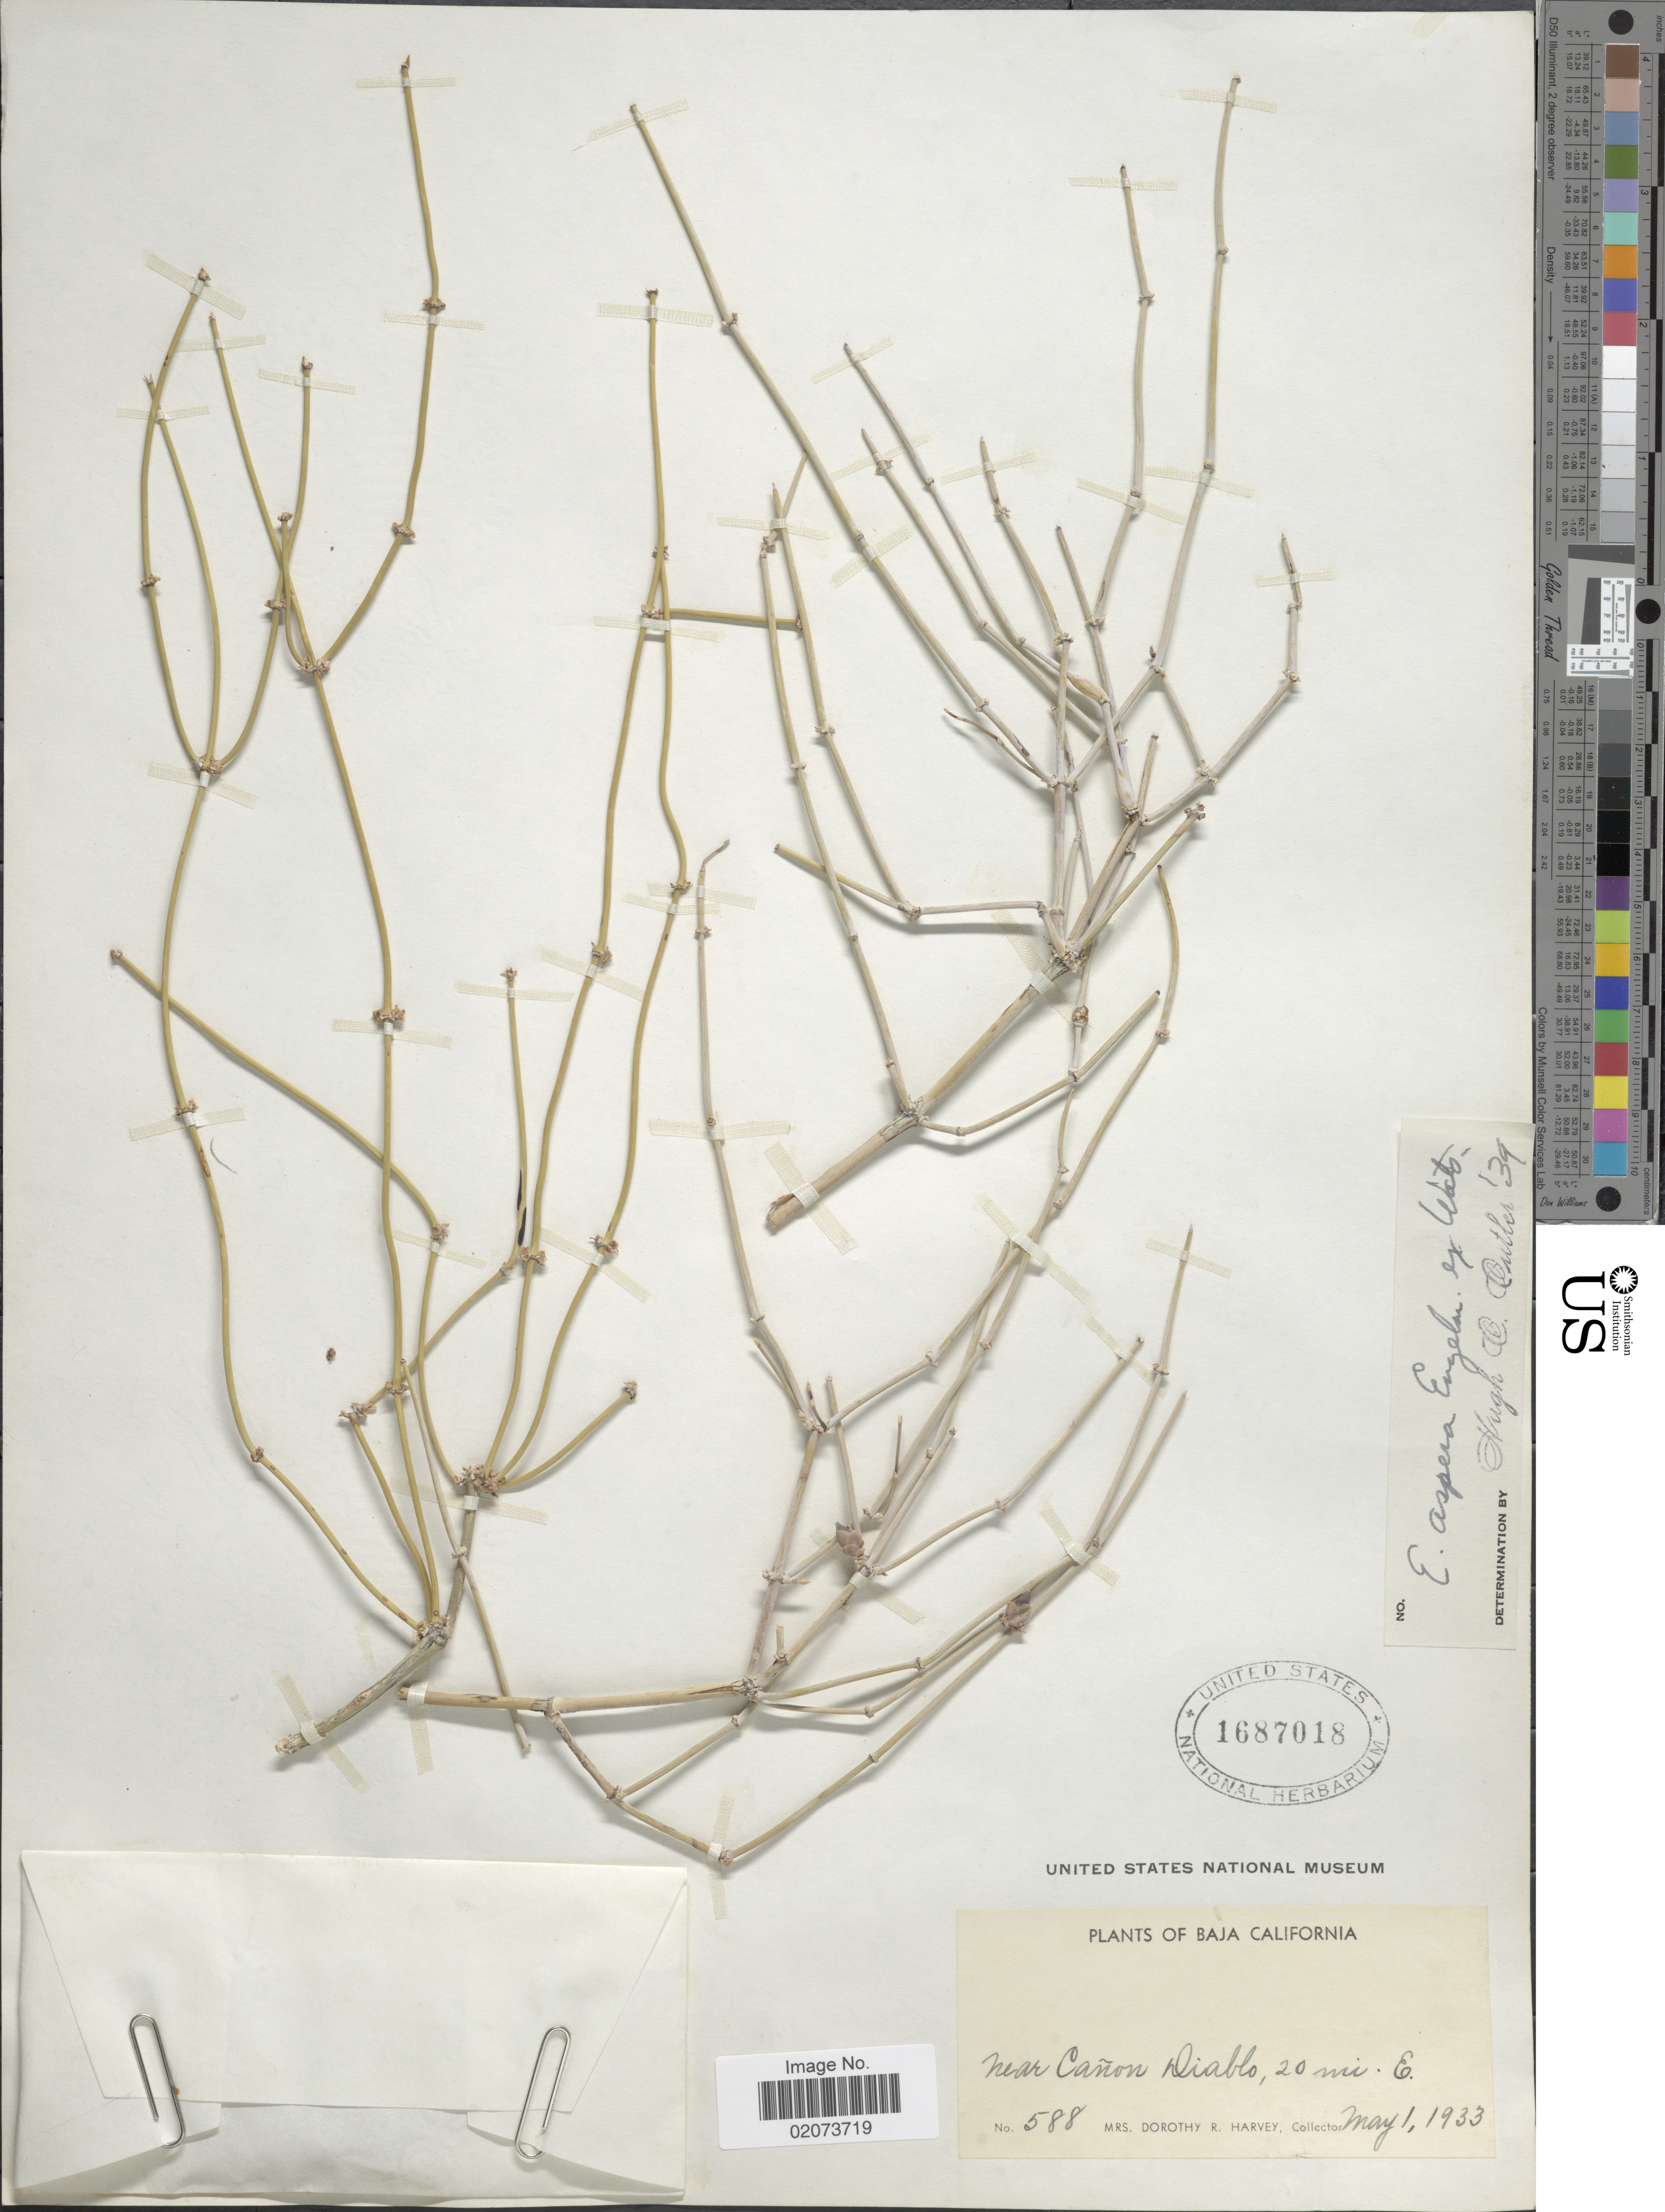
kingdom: Plantae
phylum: Tracheophyta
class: Gnetopsida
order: Ephedrales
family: Ephedraceae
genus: Ephedra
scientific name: Ephedra aspera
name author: Engelm. ex S. Watson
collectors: D. R. Harvey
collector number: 588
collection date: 1933-05-01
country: Mexico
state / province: Baja California Norte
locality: Near Canon Diablo, 20 mi. E.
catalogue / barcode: US 1687018